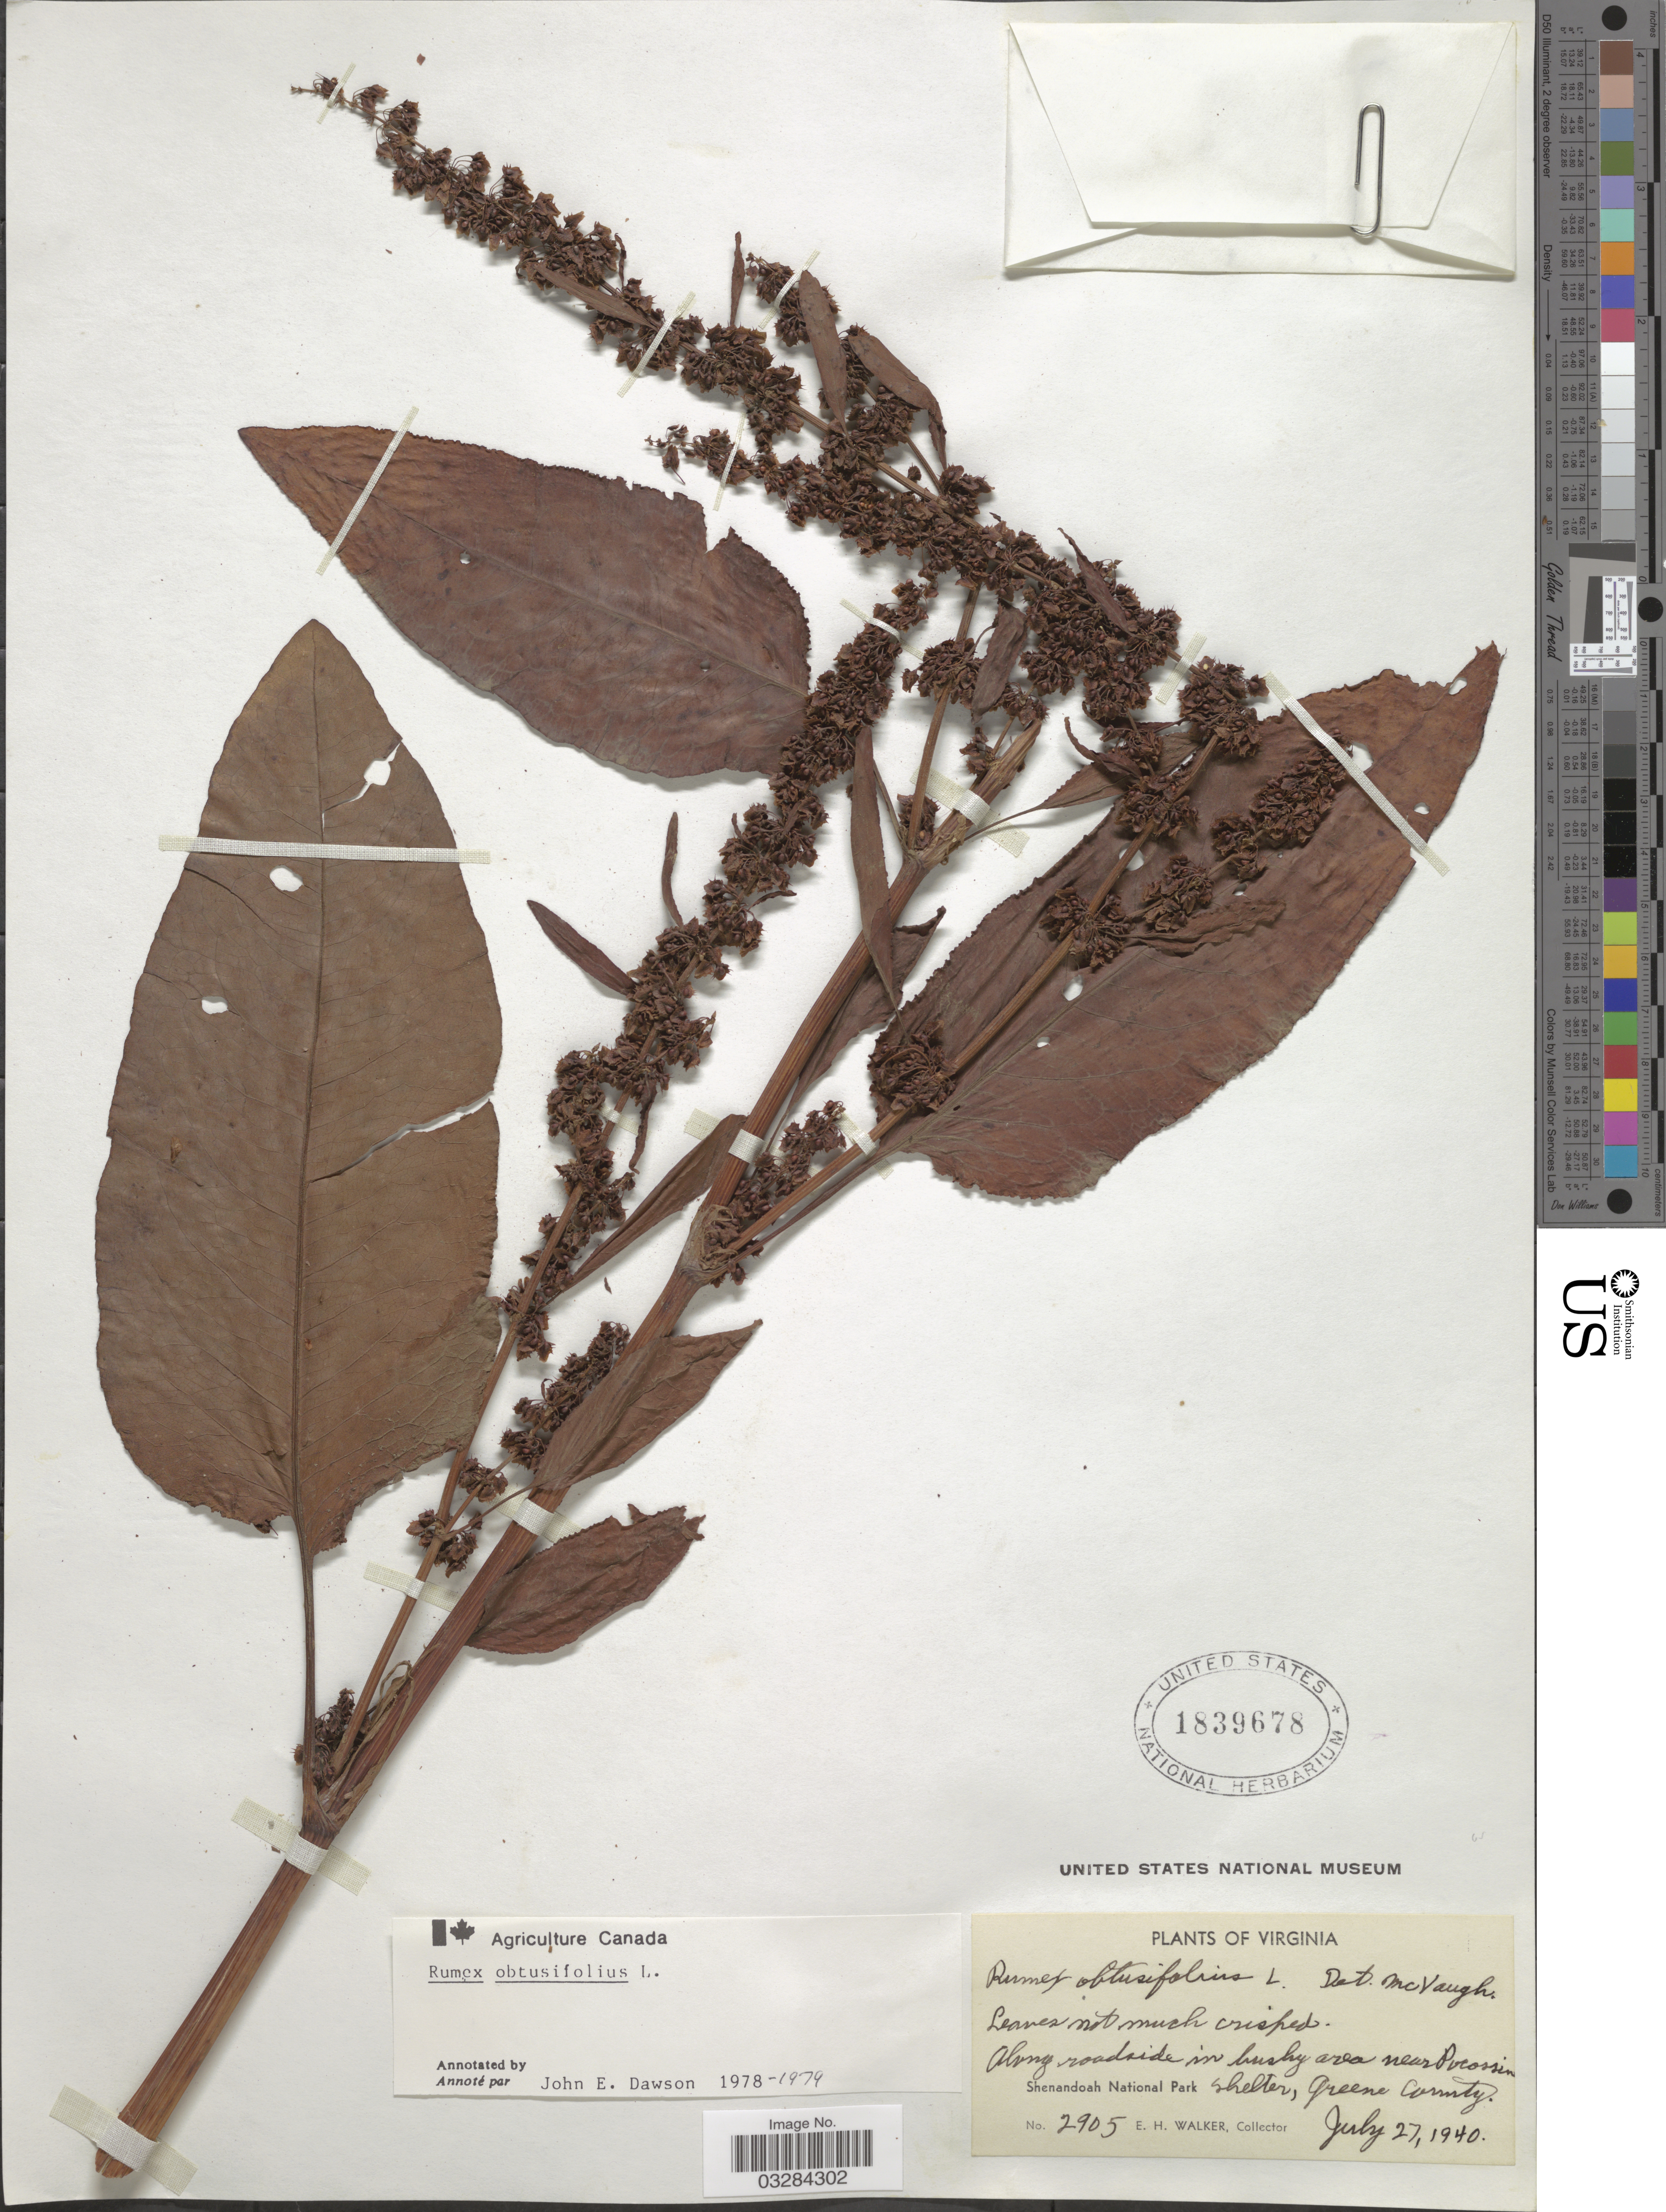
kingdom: Plantae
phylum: Tracheophyta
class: Magnoliopsida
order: Caryophyllales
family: Polygonaceae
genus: Rumex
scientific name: Rumex obtusifolius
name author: L.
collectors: E. H. Walker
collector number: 2905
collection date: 1940-07-27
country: United States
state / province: Virginia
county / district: Greene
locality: Along roadside in bushy area near Pocossin. Shenandoah National Park. Shelter, Greene County.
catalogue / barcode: US 1839678